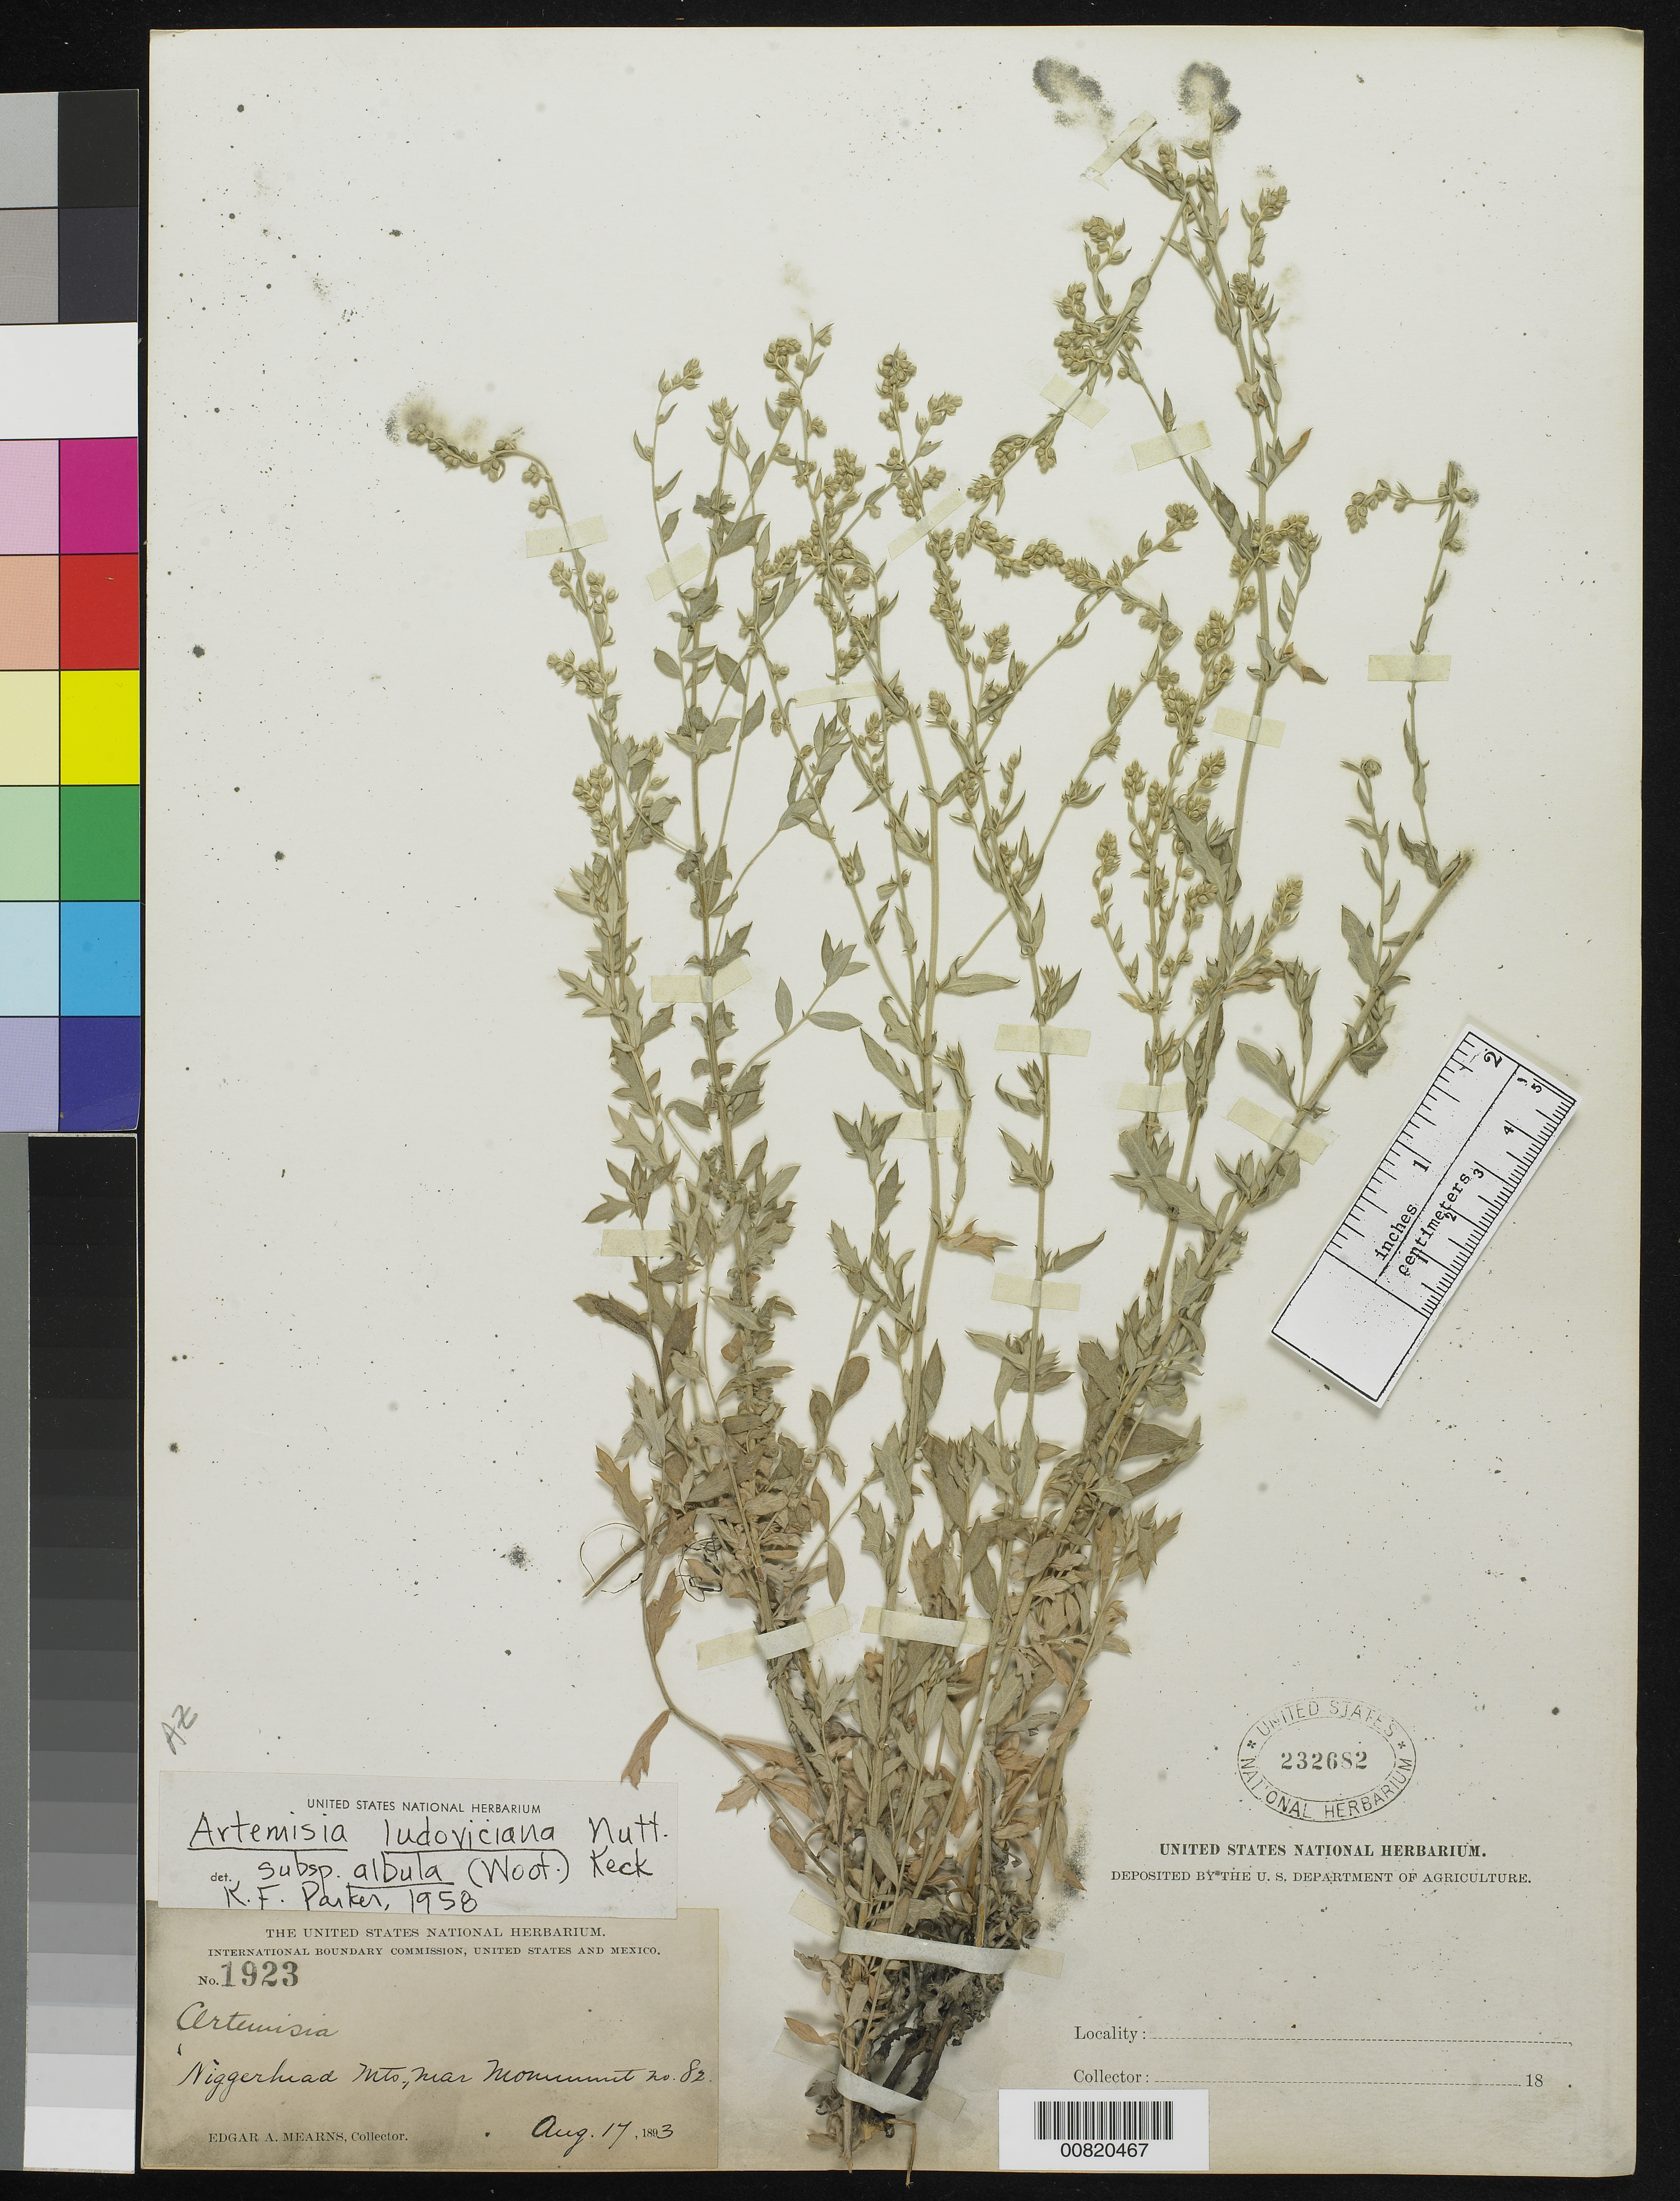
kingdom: Plantae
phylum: Tracheophyta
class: Magnoliopsida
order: Asterales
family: Asteraceae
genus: Artemisia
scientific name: Artemisia ludoviciana subsp. albula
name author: (Wooton) D.D. Keck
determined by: Parker, K. F.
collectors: E. A. Mearns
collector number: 1923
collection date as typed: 17 Aug 1893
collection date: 1893-08-17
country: United States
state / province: Arizona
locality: Niggerhead Mts., near monument no. 82.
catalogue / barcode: US 232682